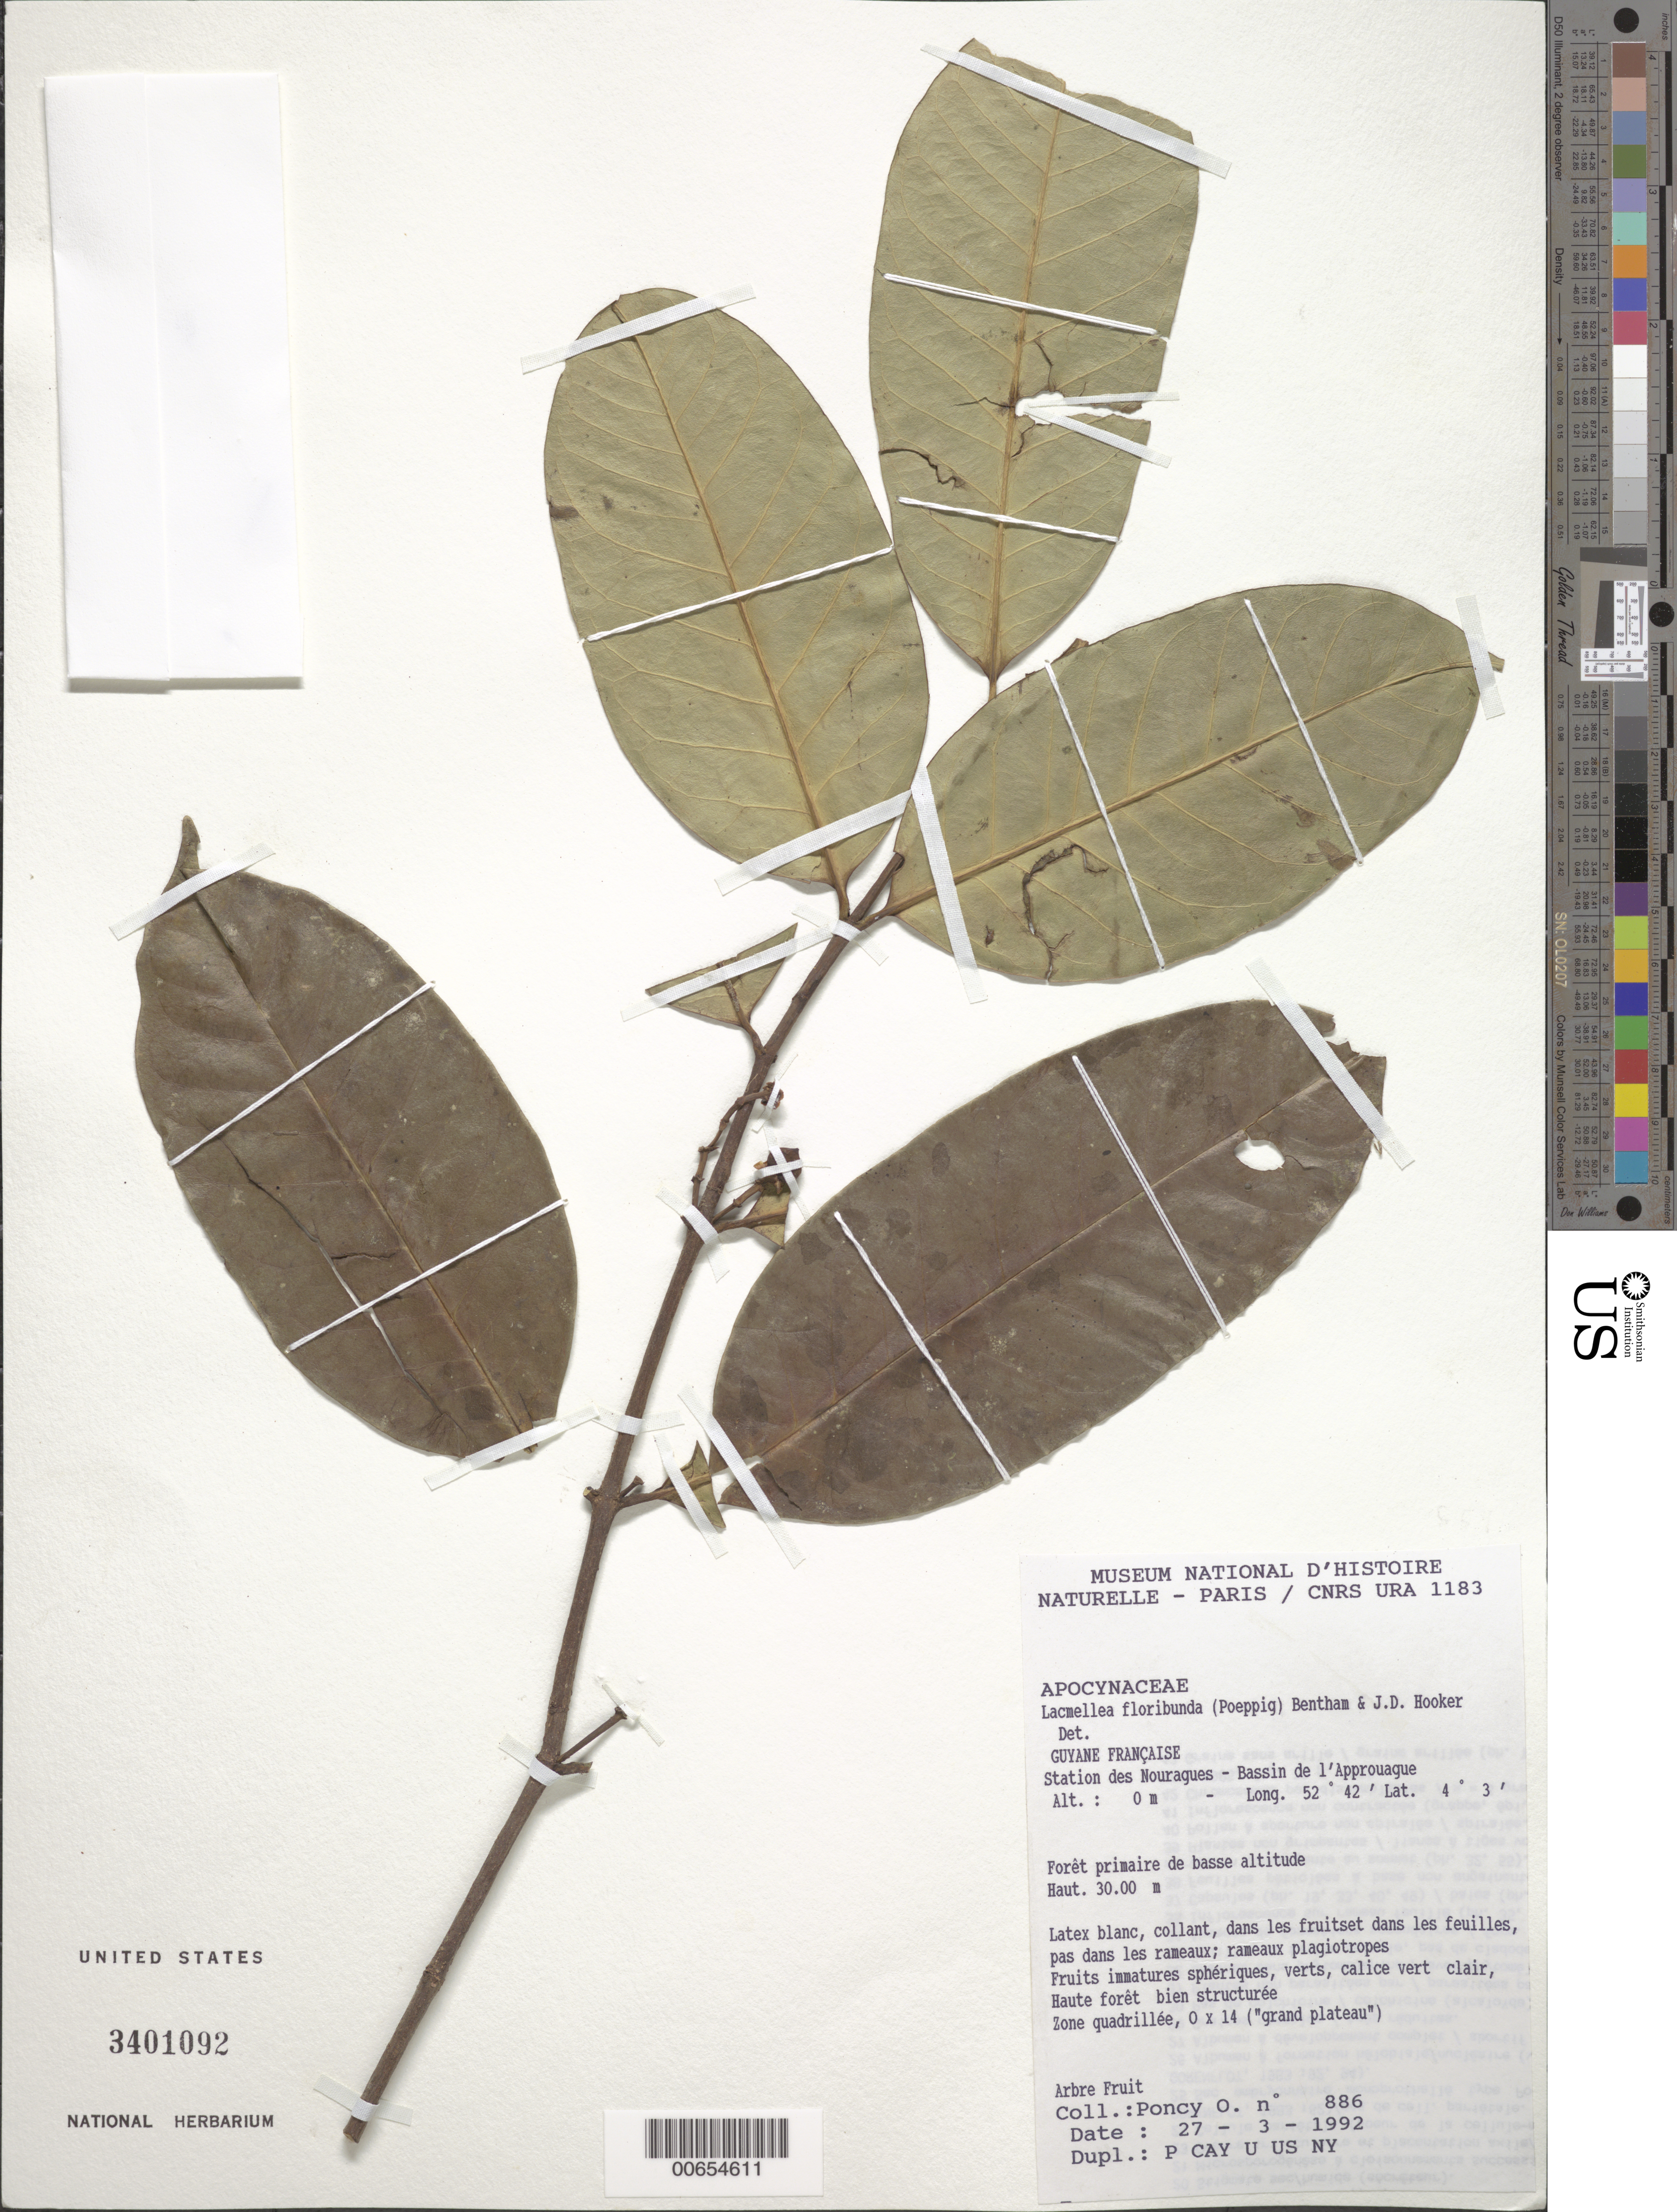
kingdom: Plantae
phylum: Tracheophyta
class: Magnoliopsida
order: Gentianales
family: Apocynaceae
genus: Lacmellea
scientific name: Lacmellea floribunda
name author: (Poepp.) Benth. & Hook. f.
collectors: O. Poncy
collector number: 886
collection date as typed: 27-Mar-92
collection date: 1992-03-27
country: French Guiana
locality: Station des Nouragues, Bassin de l'Approuague, Arataye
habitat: Low primary forest, haut 30.00m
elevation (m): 100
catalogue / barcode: US 3401092